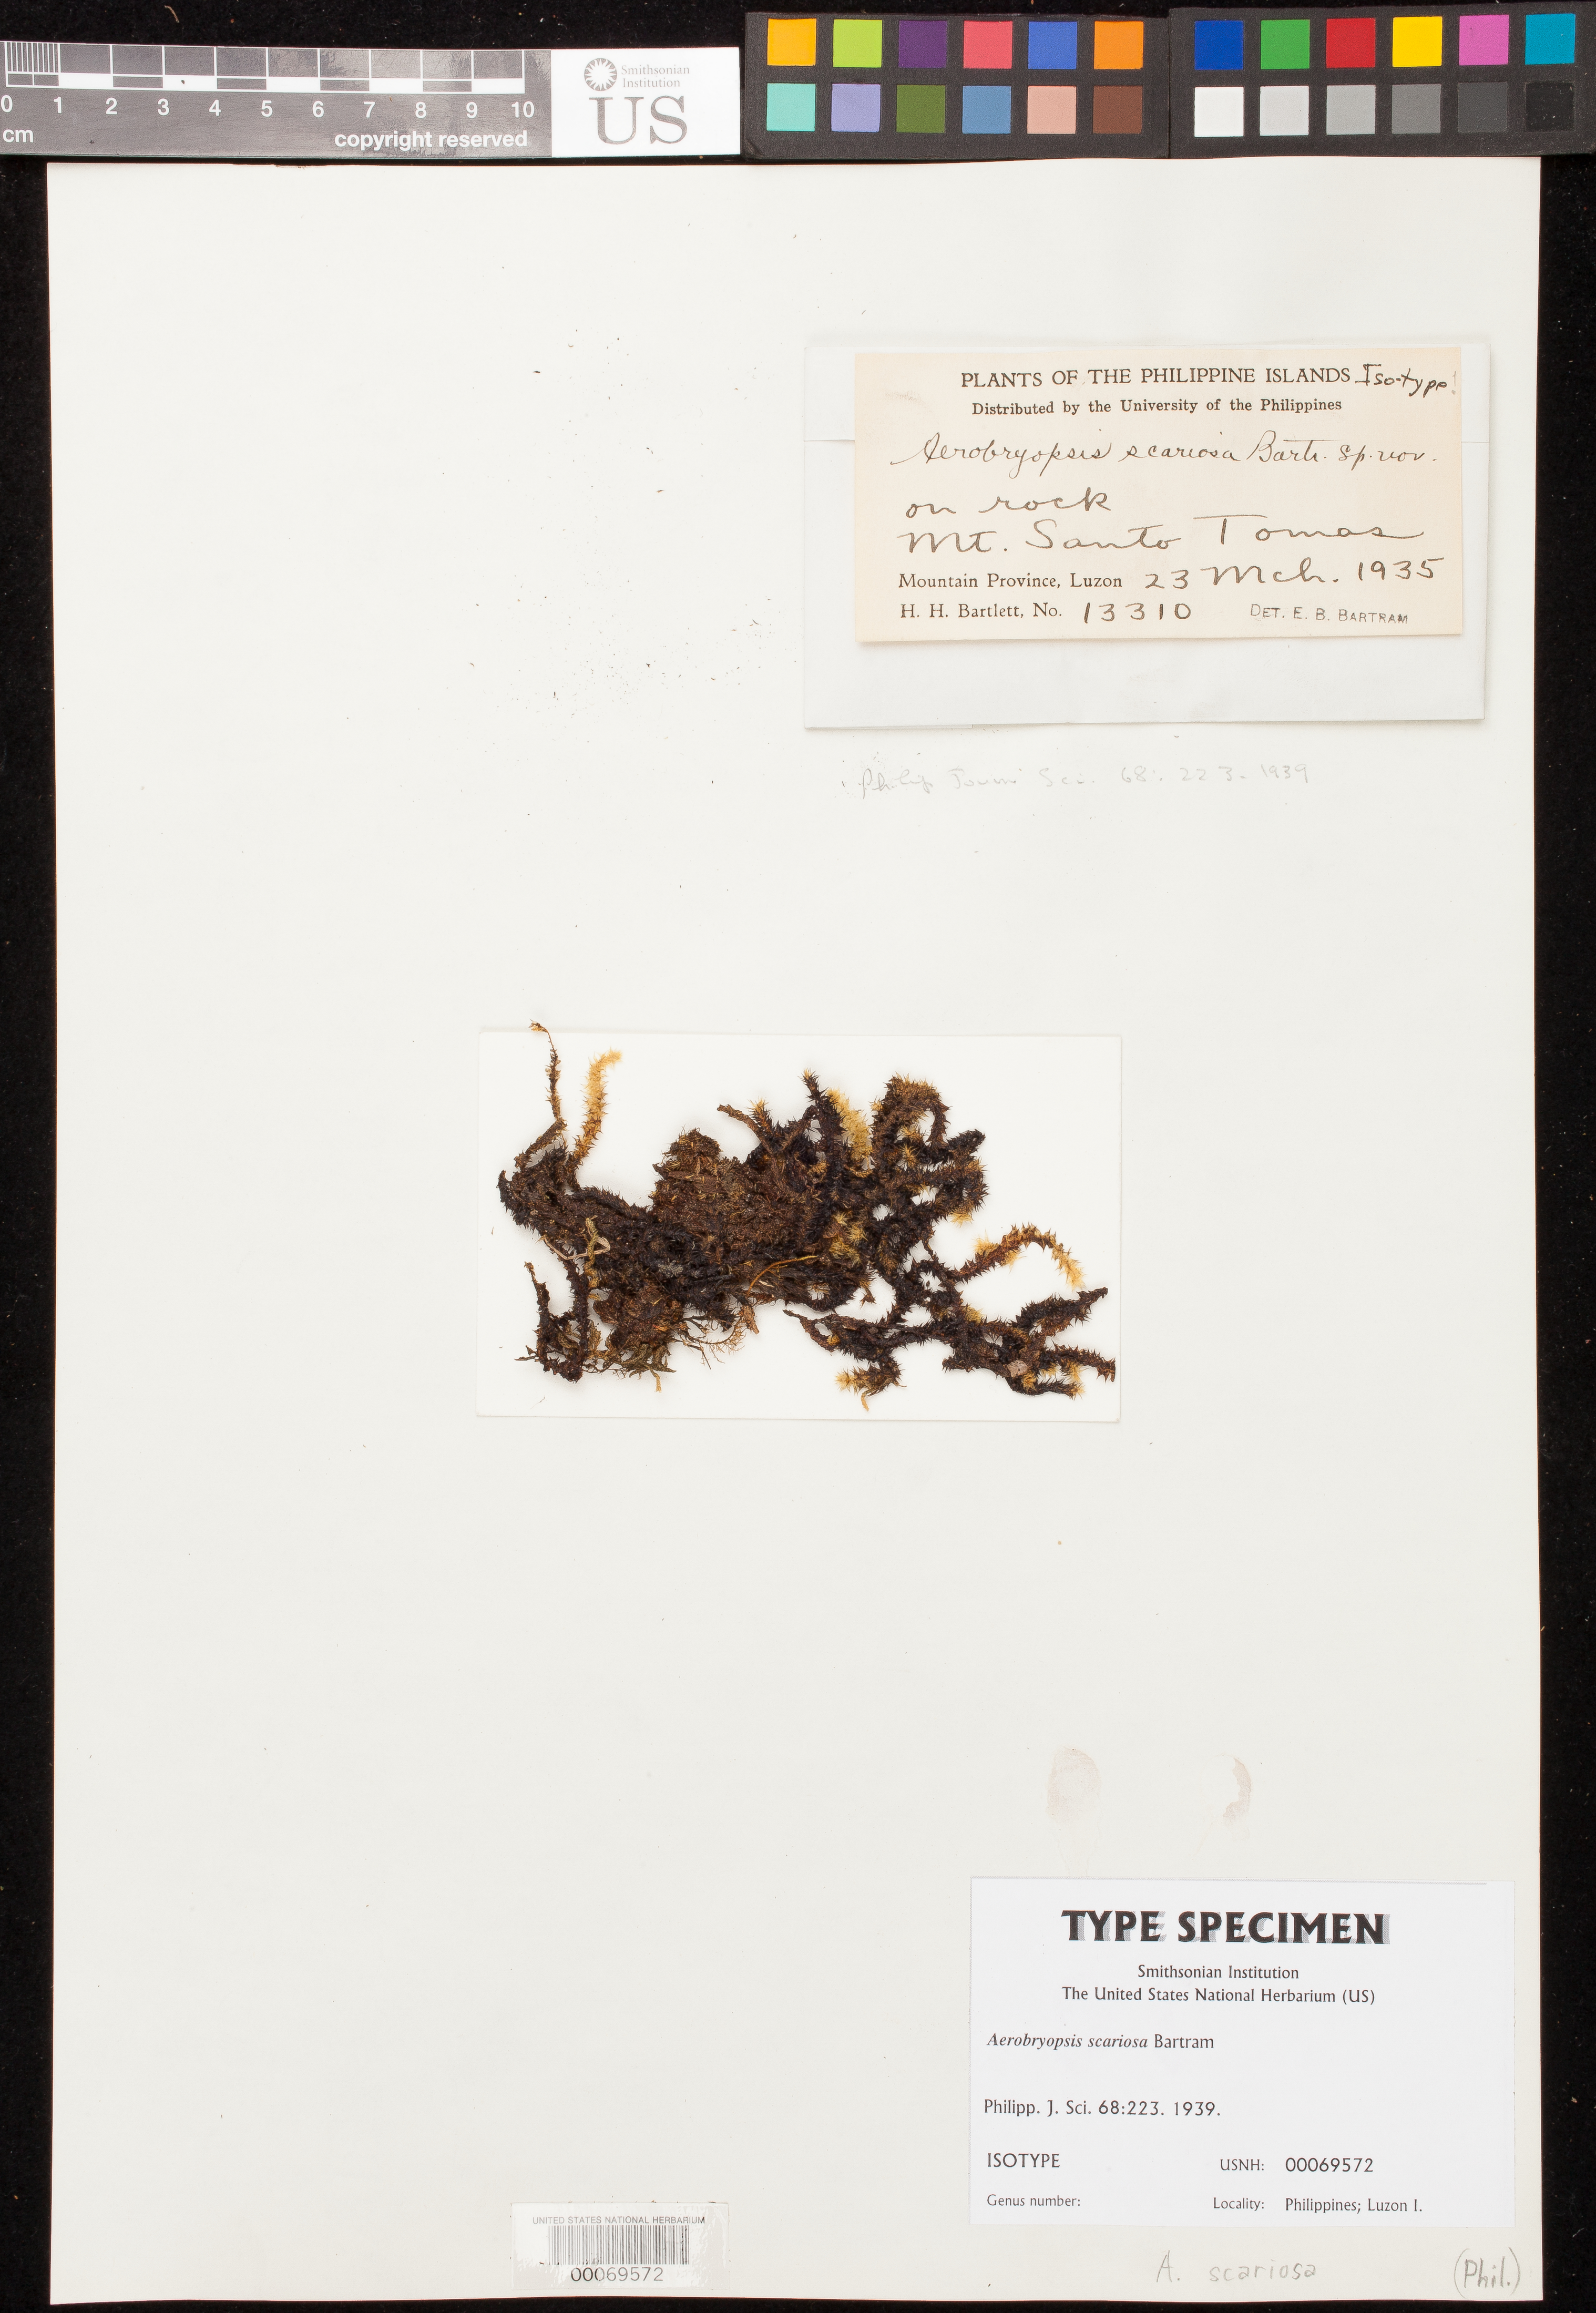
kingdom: Plantae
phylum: Bryophyta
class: Bryopsida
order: Hypnales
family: Meteoriaceae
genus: Aerobryopsis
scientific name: Aerobryopsis scariosa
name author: E.B. Bartram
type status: Isotype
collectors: H. H. Bartlett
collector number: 13310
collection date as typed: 23 Mar 1935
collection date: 1935-03-23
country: Philippines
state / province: Cordillera (Administrative Region)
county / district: Benguet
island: Luzon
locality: Mt. Santo Tomas.